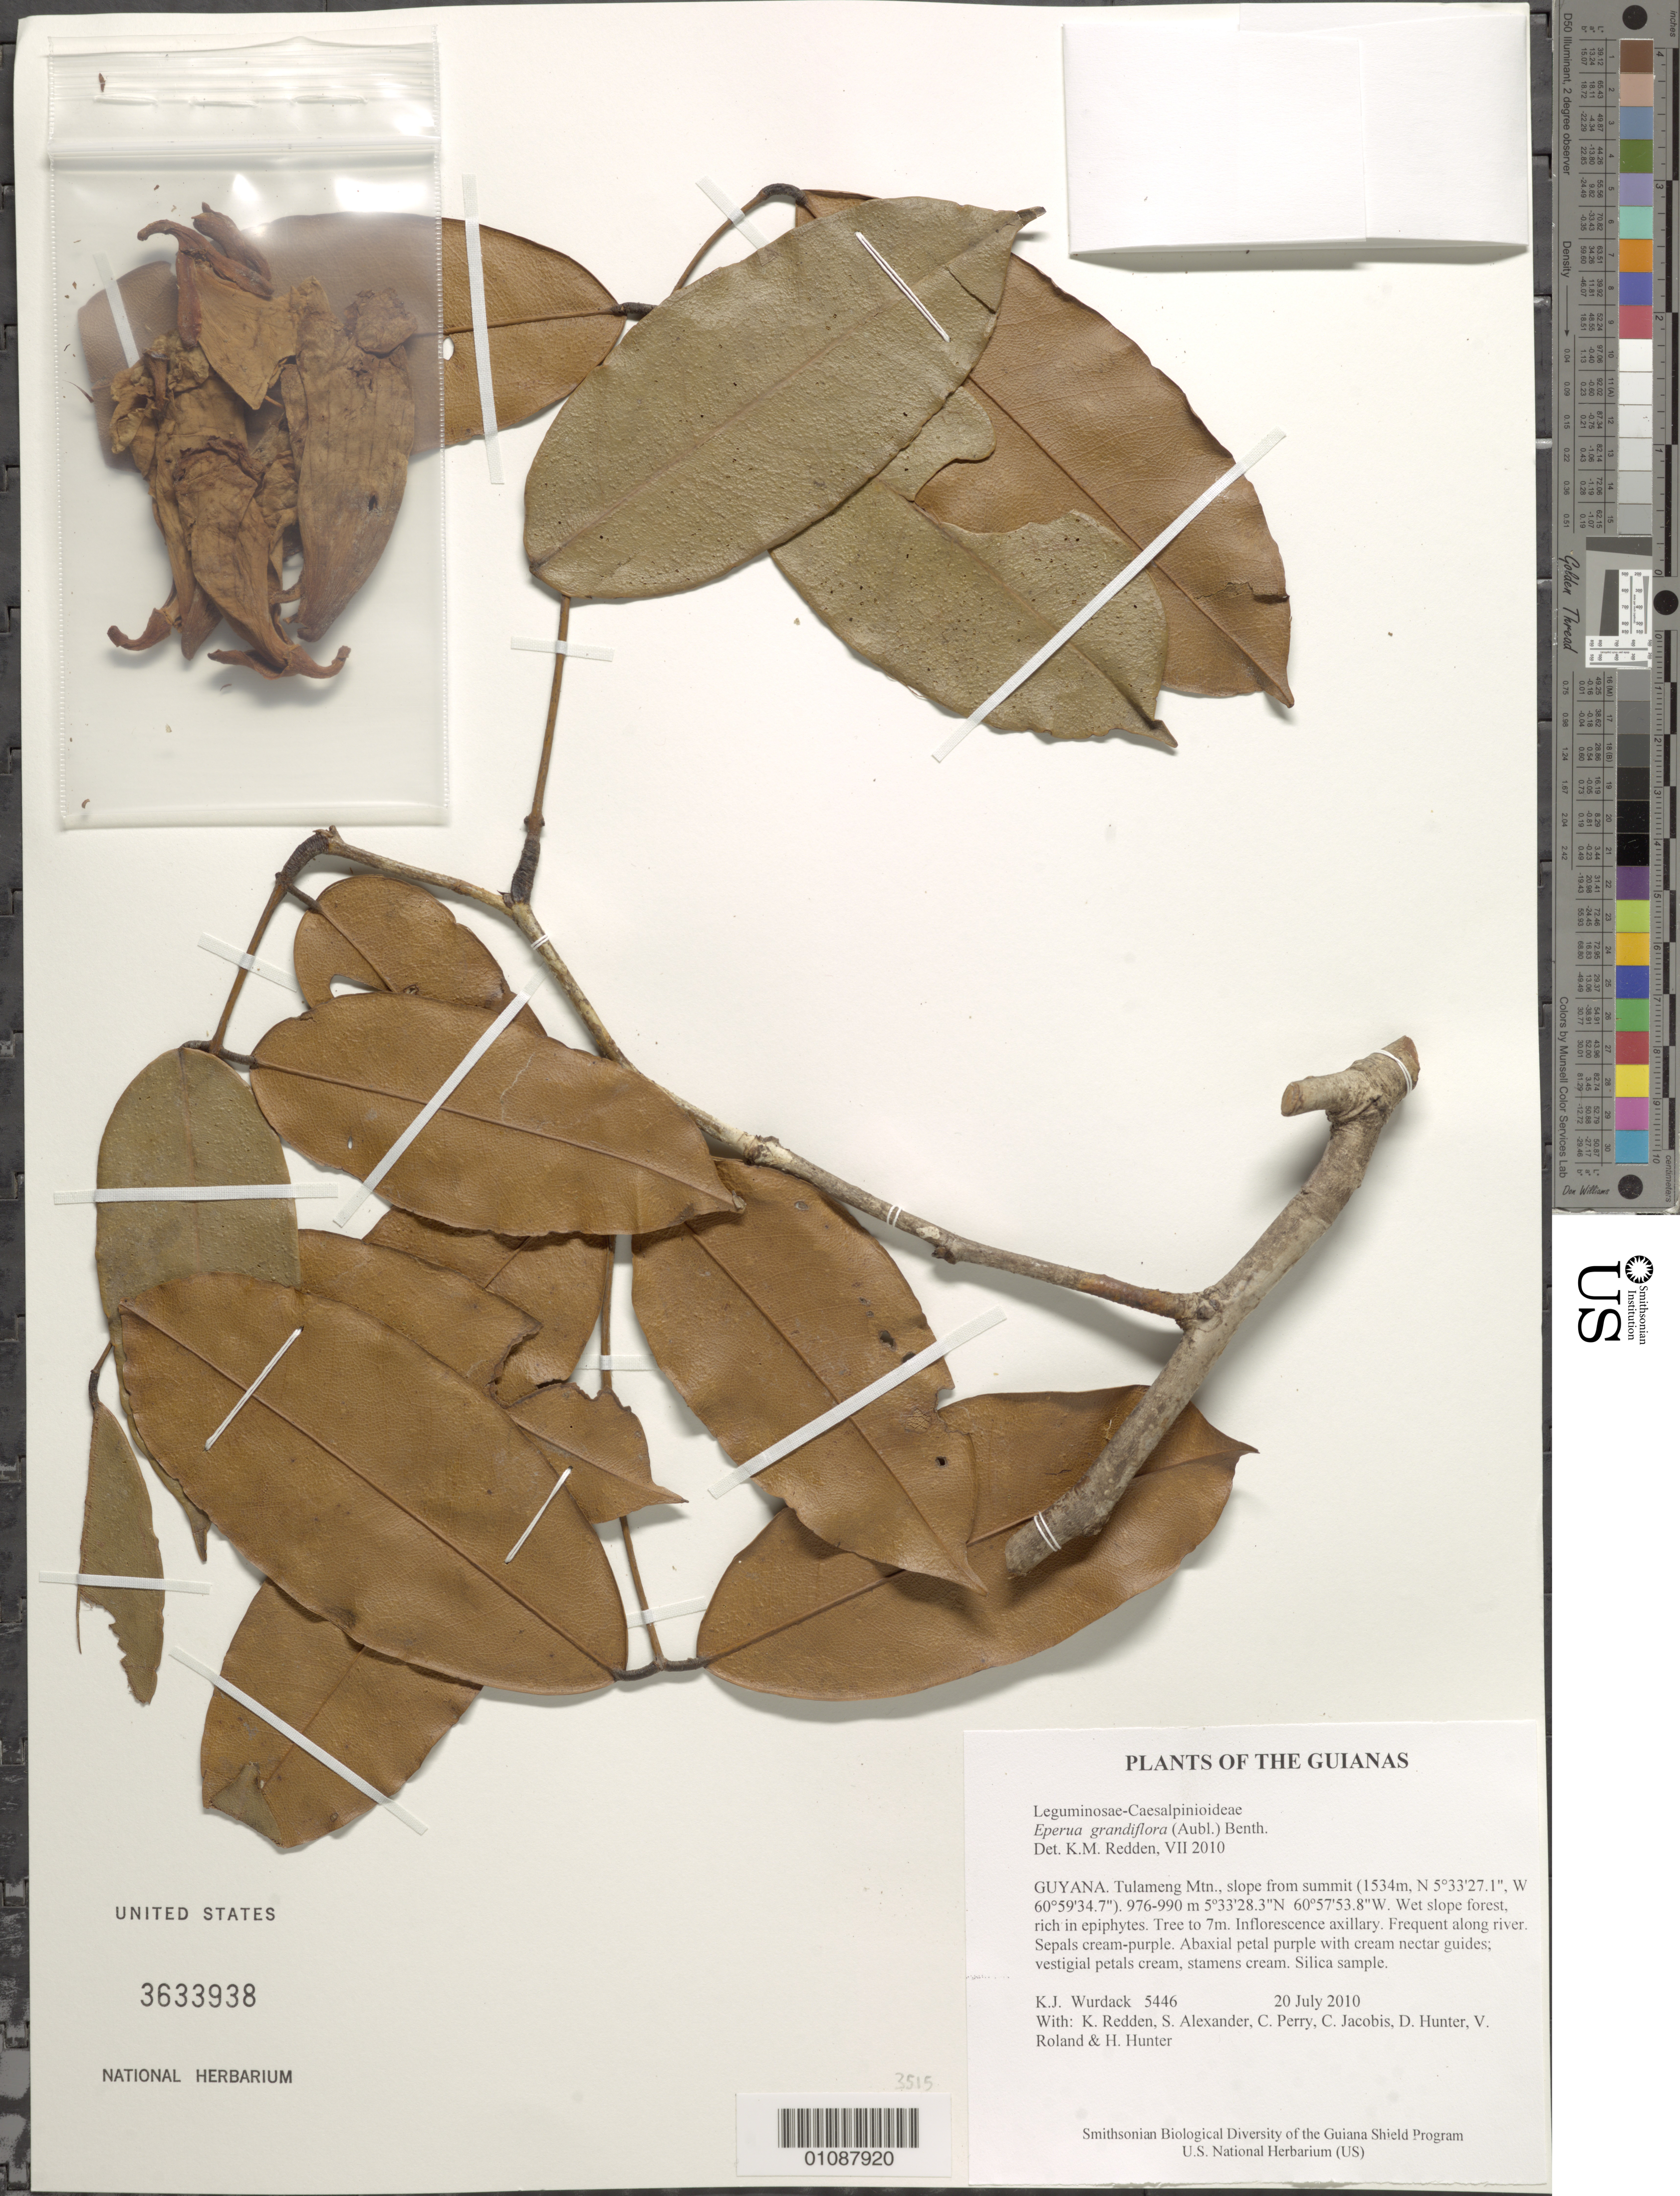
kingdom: Plantae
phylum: Tracheophyta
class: Magnoliopsida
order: Fabales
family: Fabaceae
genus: Eperua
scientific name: Eperua jenmanii var. jenmanii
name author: Oliv.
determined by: Fortes, E. A.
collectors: K. Wurdack, K. M. Redden, S. N. Alexander, C. Perry, C. Jacobis, D. Hunter, V. Roland & H. Hunter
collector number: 5446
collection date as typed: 20 July 2010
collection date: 2010-07-20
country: Guyana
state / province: Cuyuni-Mazaruni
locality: Tulameng Mtn., slope from summit (1534m, N 5°33'27.1", W 60°59'34.7")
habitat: Wet slope forest, rich in epiphytes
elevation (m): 976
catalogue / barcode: US 3633938